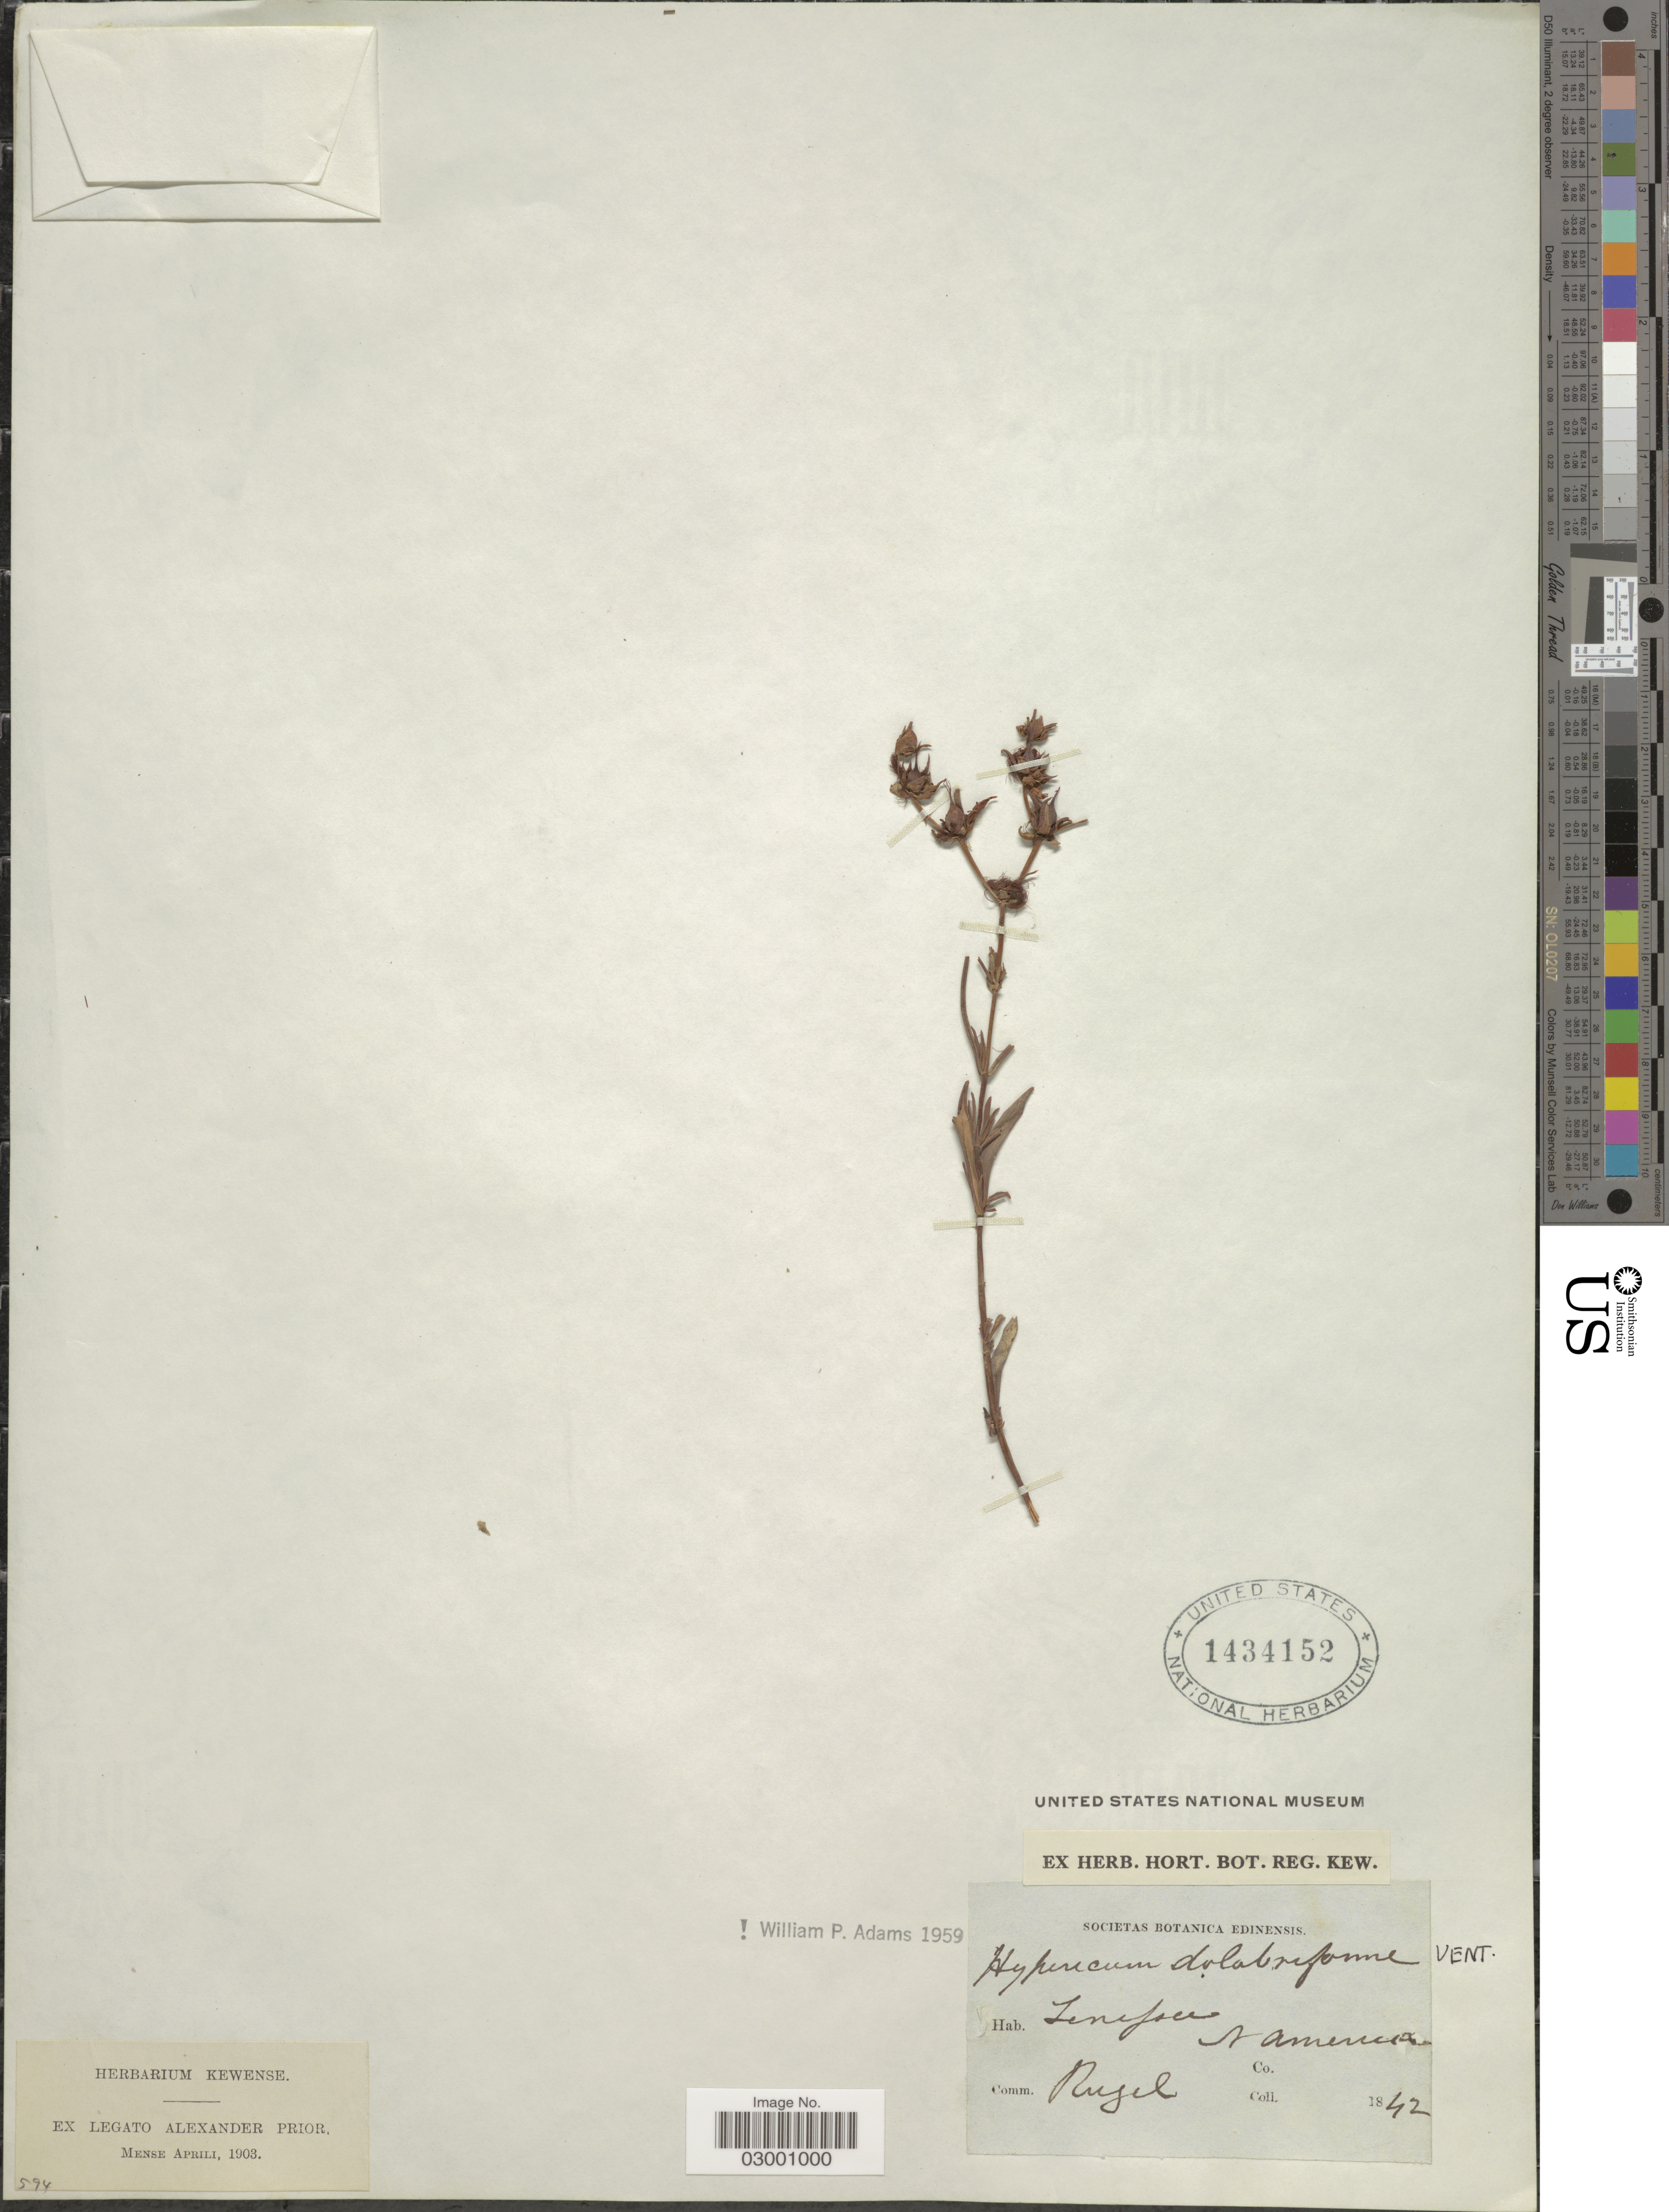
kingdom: Plantae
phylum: Tracheophyta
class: Magnoliopsida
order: Malpighiales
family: Hypericaceae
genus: Hypericum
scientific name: Hypericum dolabriforme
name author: Vent.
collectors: A. Prior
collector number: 594?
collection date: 1842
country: United States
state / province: Tennessee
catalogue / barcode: US 1434152